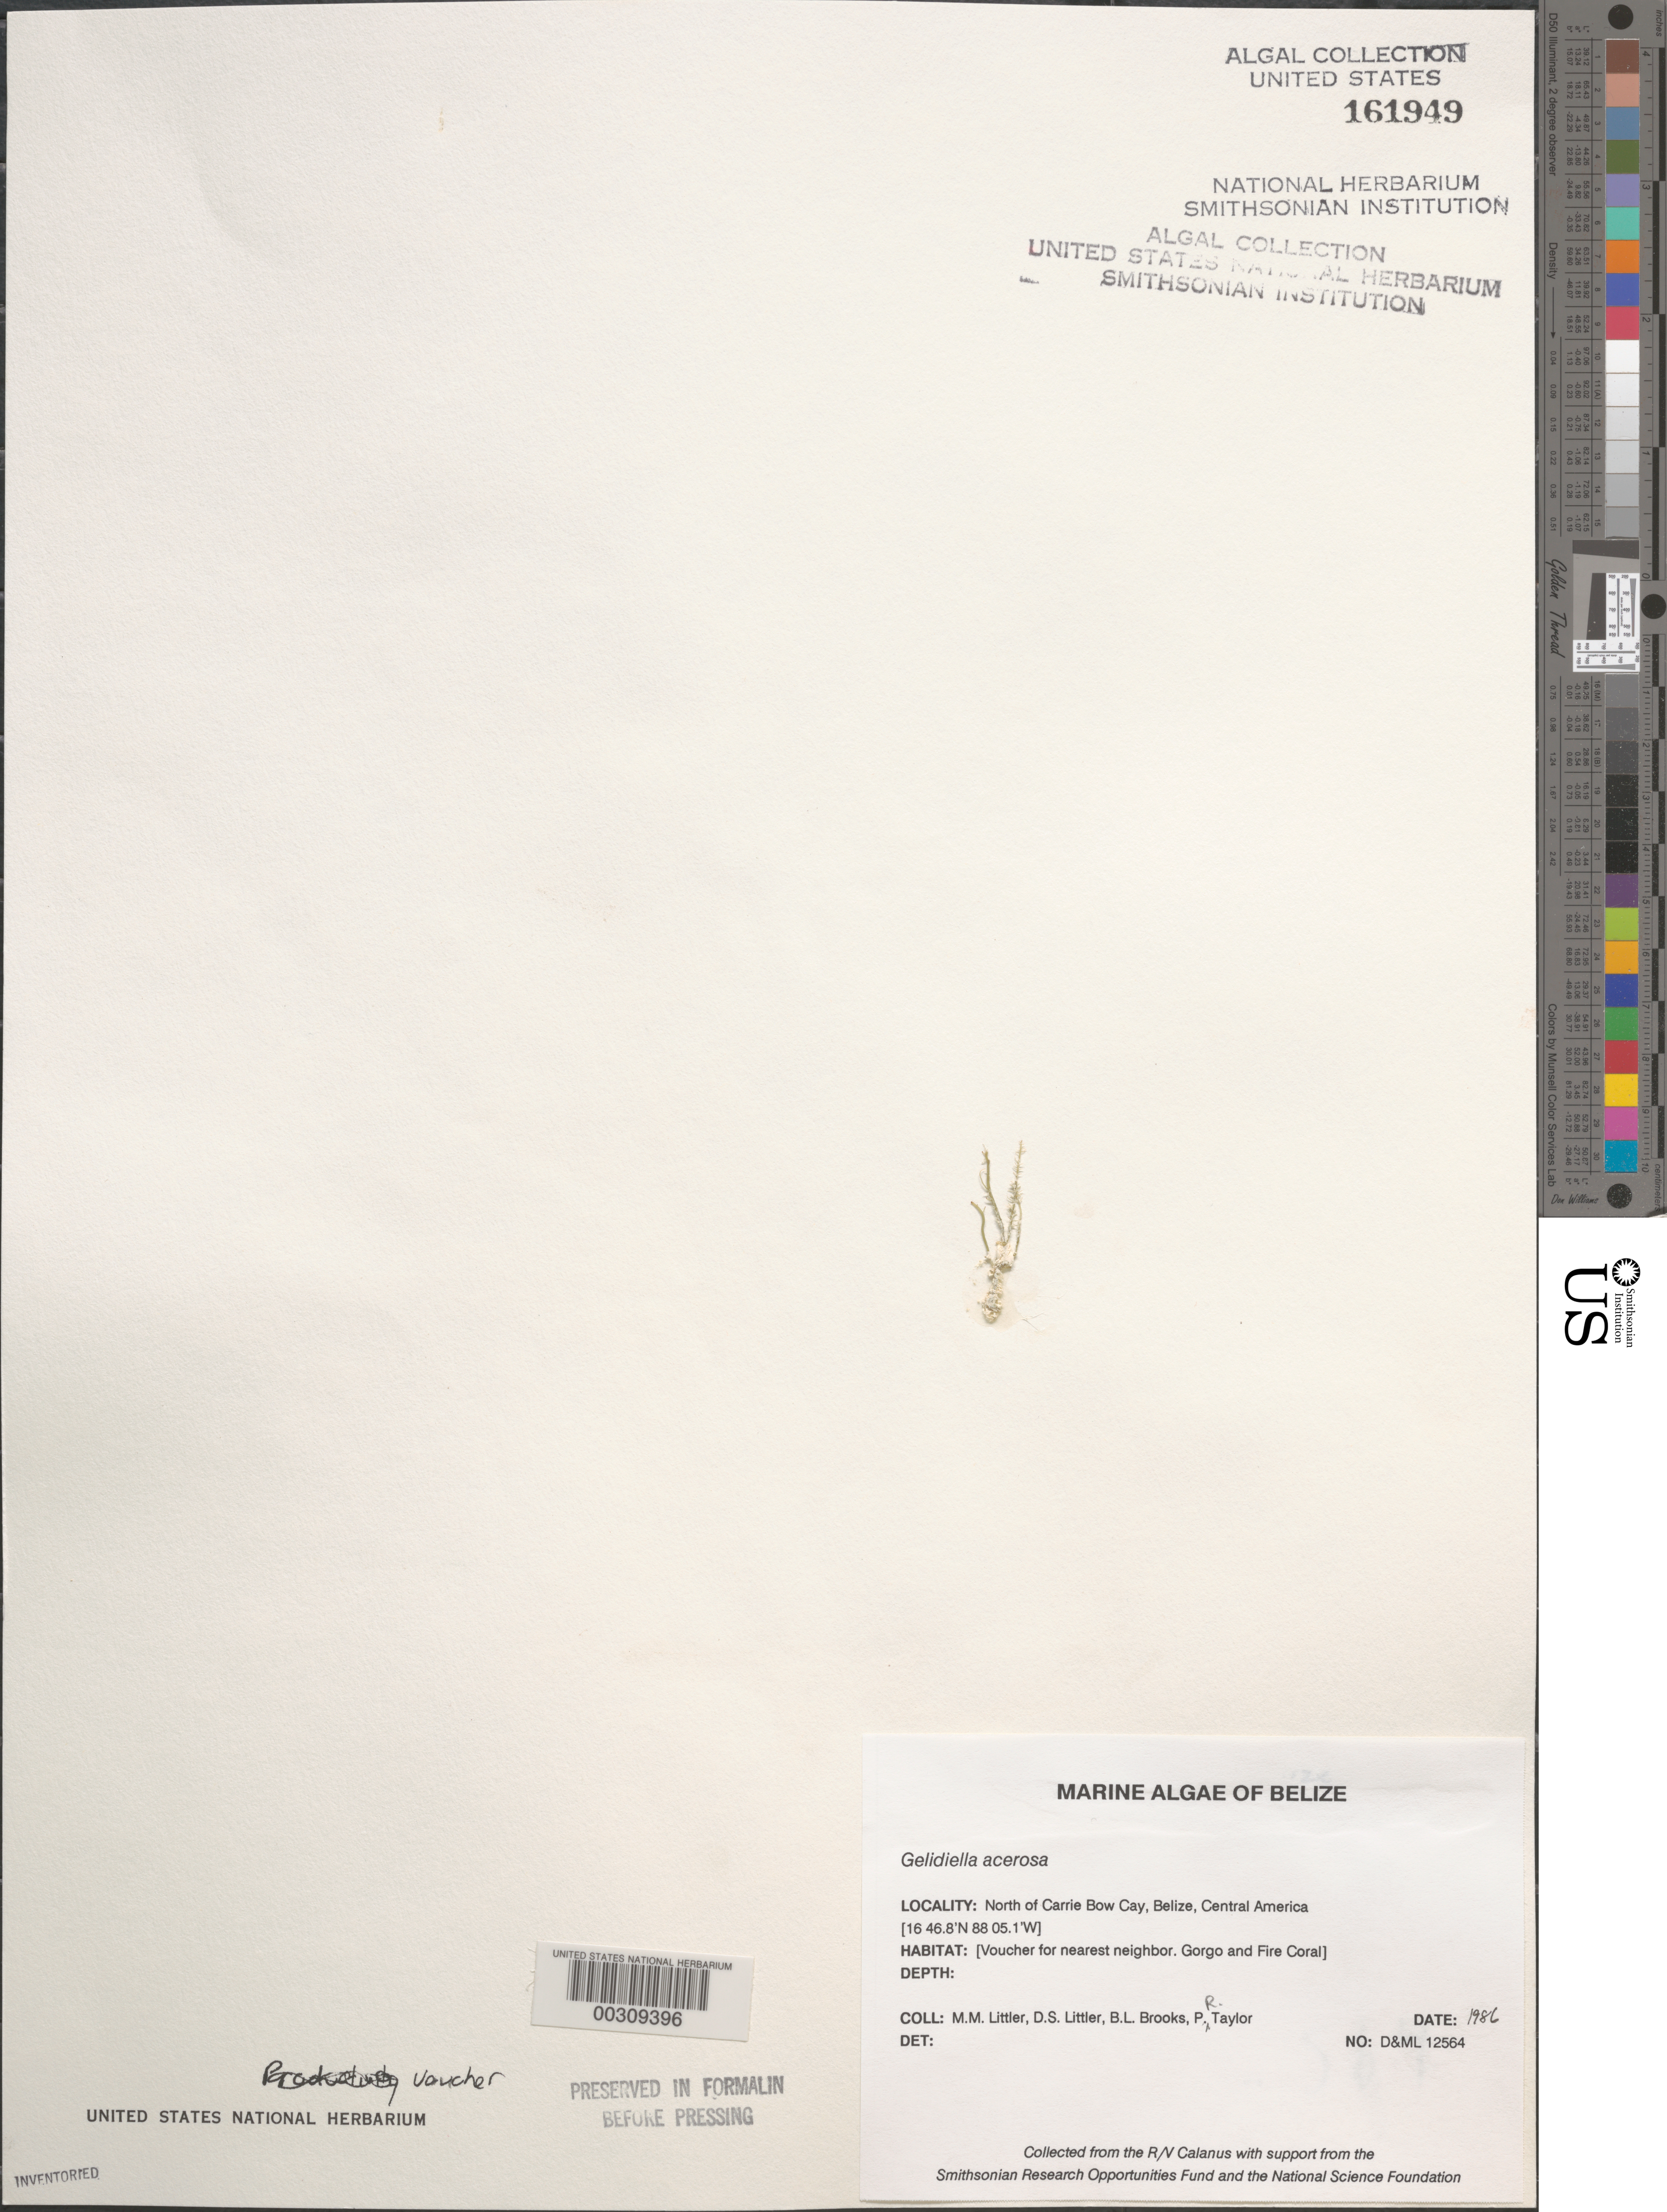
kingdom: Plantae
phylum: Rhodophyta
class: Florideophyceae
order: Gelidiales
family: Gelidiellaceae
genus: Gelidiella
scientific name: Gelidiella acerosa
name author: (Forssk.) Feldmann & G. Hamel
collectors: M. M. Littler, D. S. Littler, B. Brooks & P. R. Taylor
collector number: D&ML 12564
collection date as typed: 1986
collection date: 1986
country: Belize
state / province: Stann Creek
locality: North of Carrie Bow Cay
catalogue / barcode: US 161949